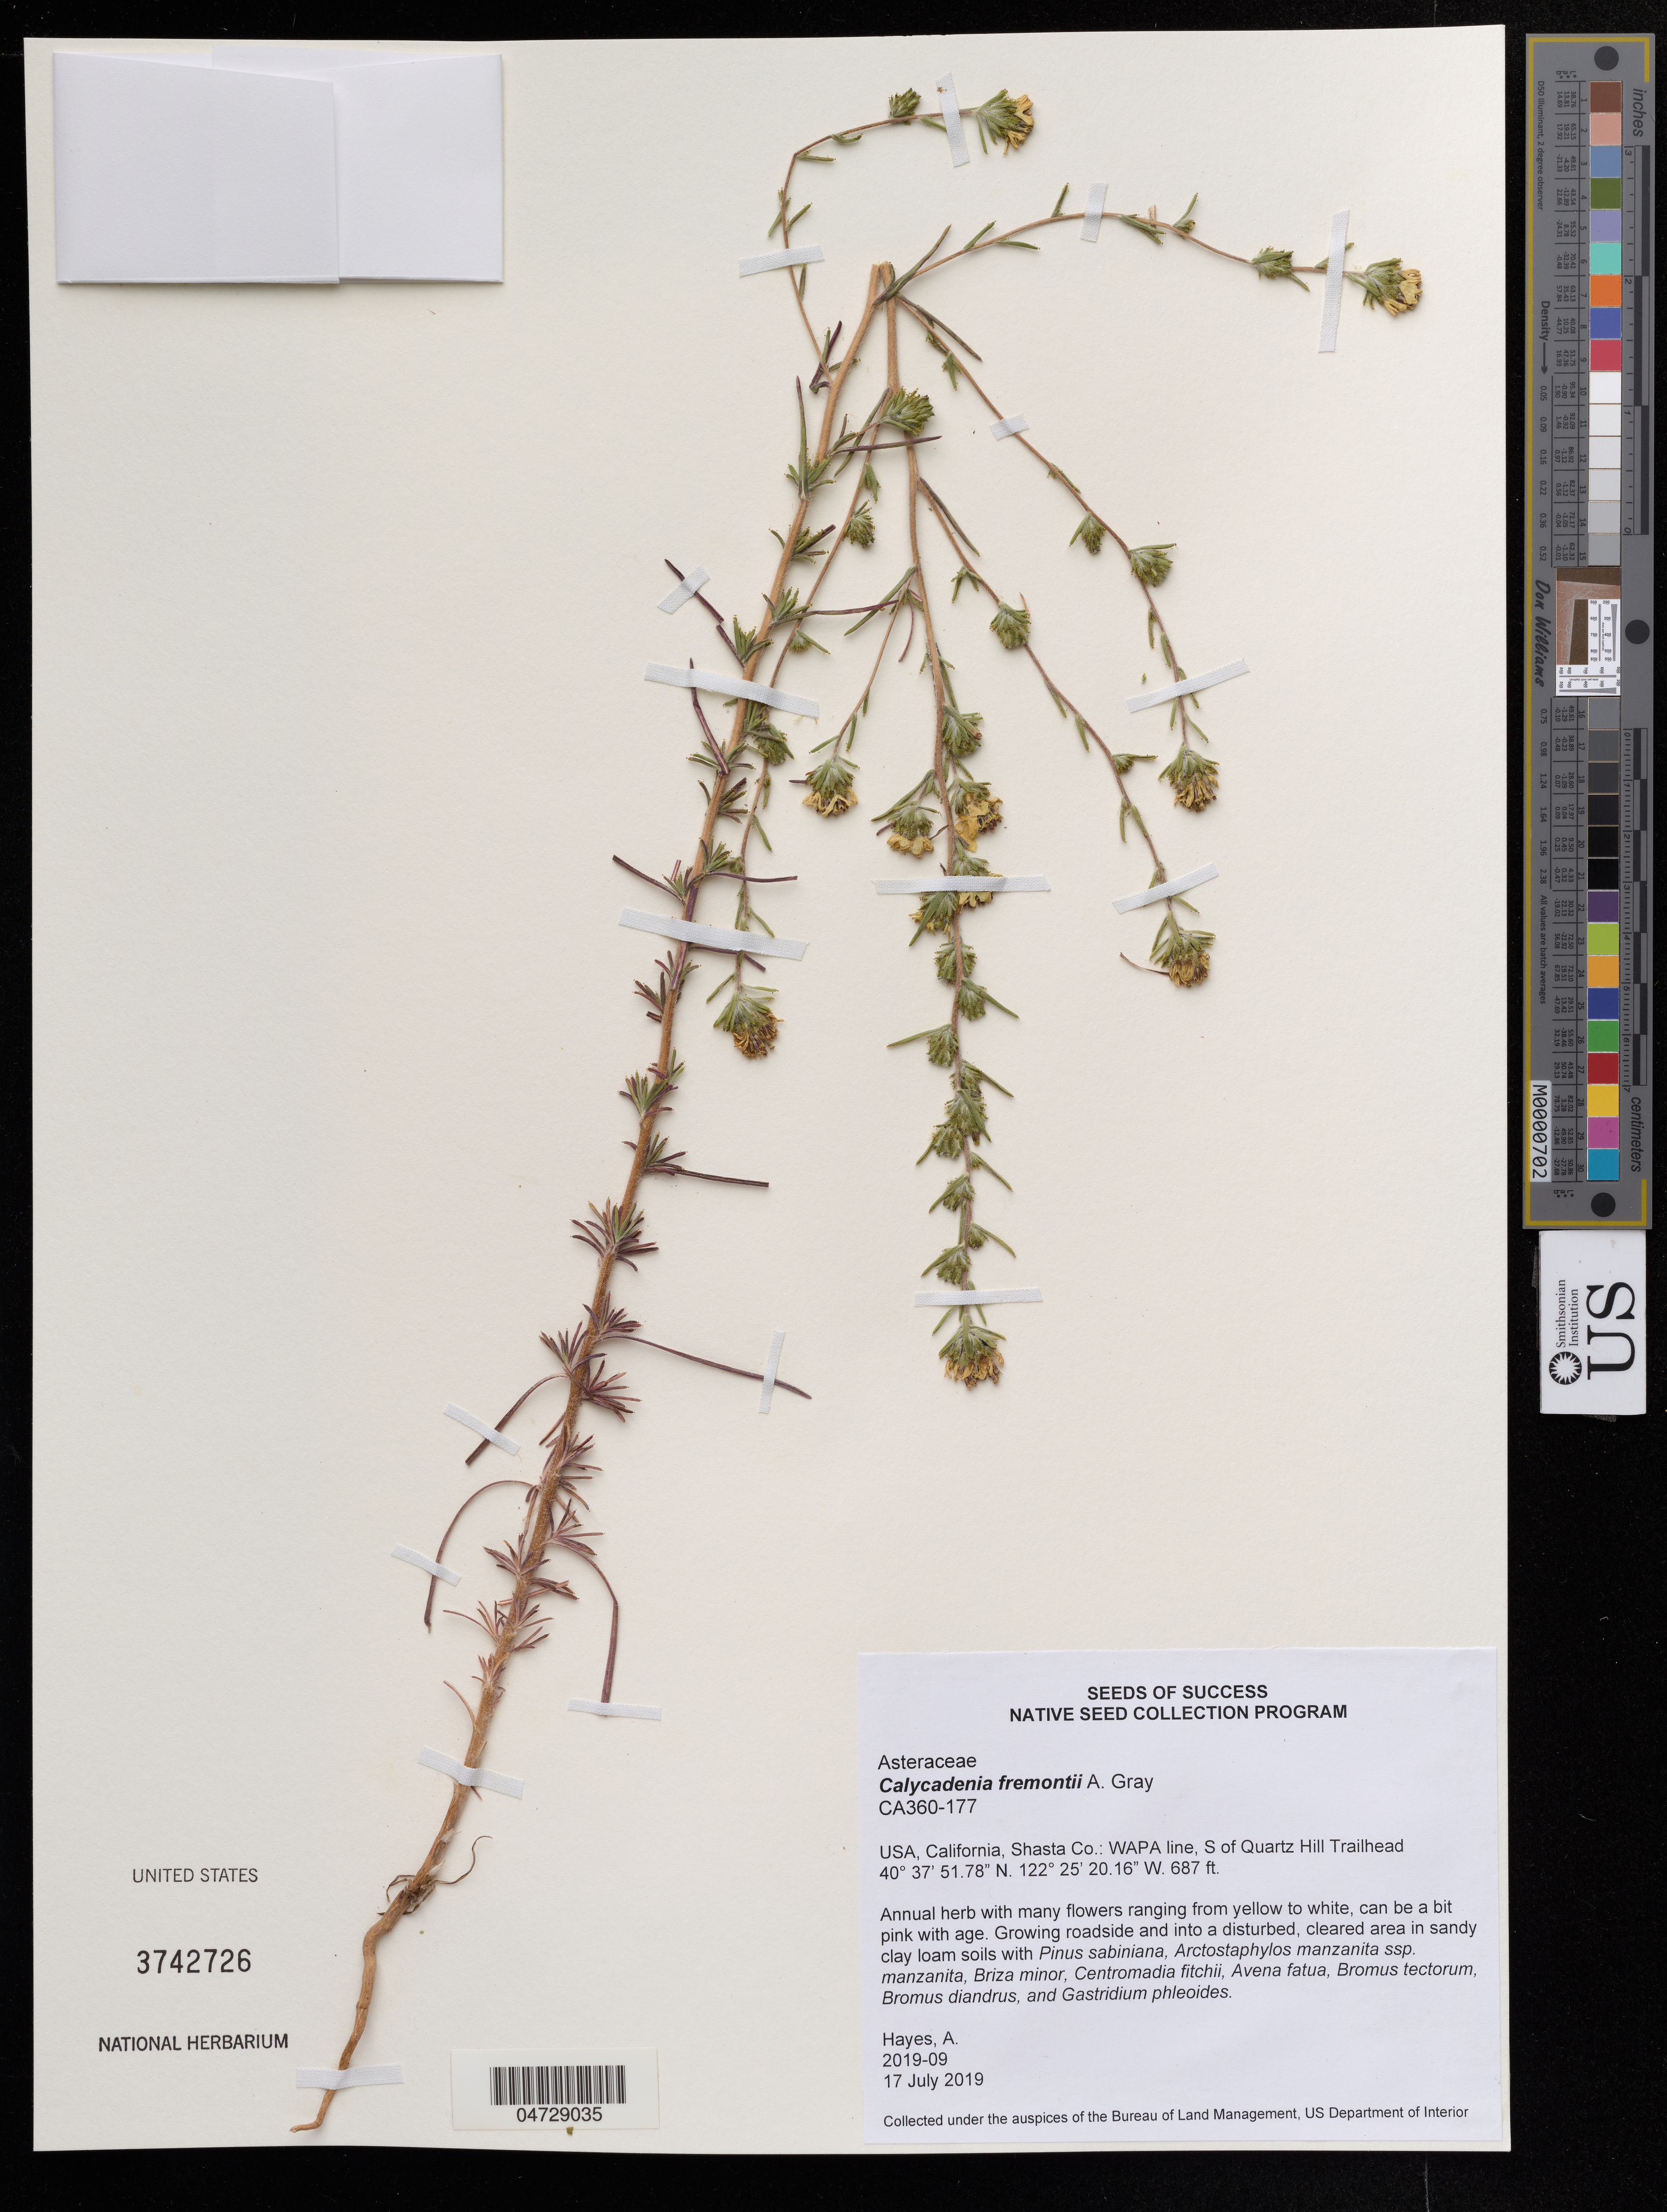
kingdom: Plantae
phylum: Tracheophyta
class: Magnoliopsida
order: Asterales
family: Asteraceae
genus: Calycadenia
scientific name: Calycadenia fremontii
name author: A. Gray in Emory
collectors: A. Hayes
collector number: CA360-177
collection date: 2019-07-17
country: United States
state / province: California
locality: Shasta Co.: WAPA line, S of Quartz Hill Trailhead.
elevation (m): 209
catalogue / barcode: US 3742726